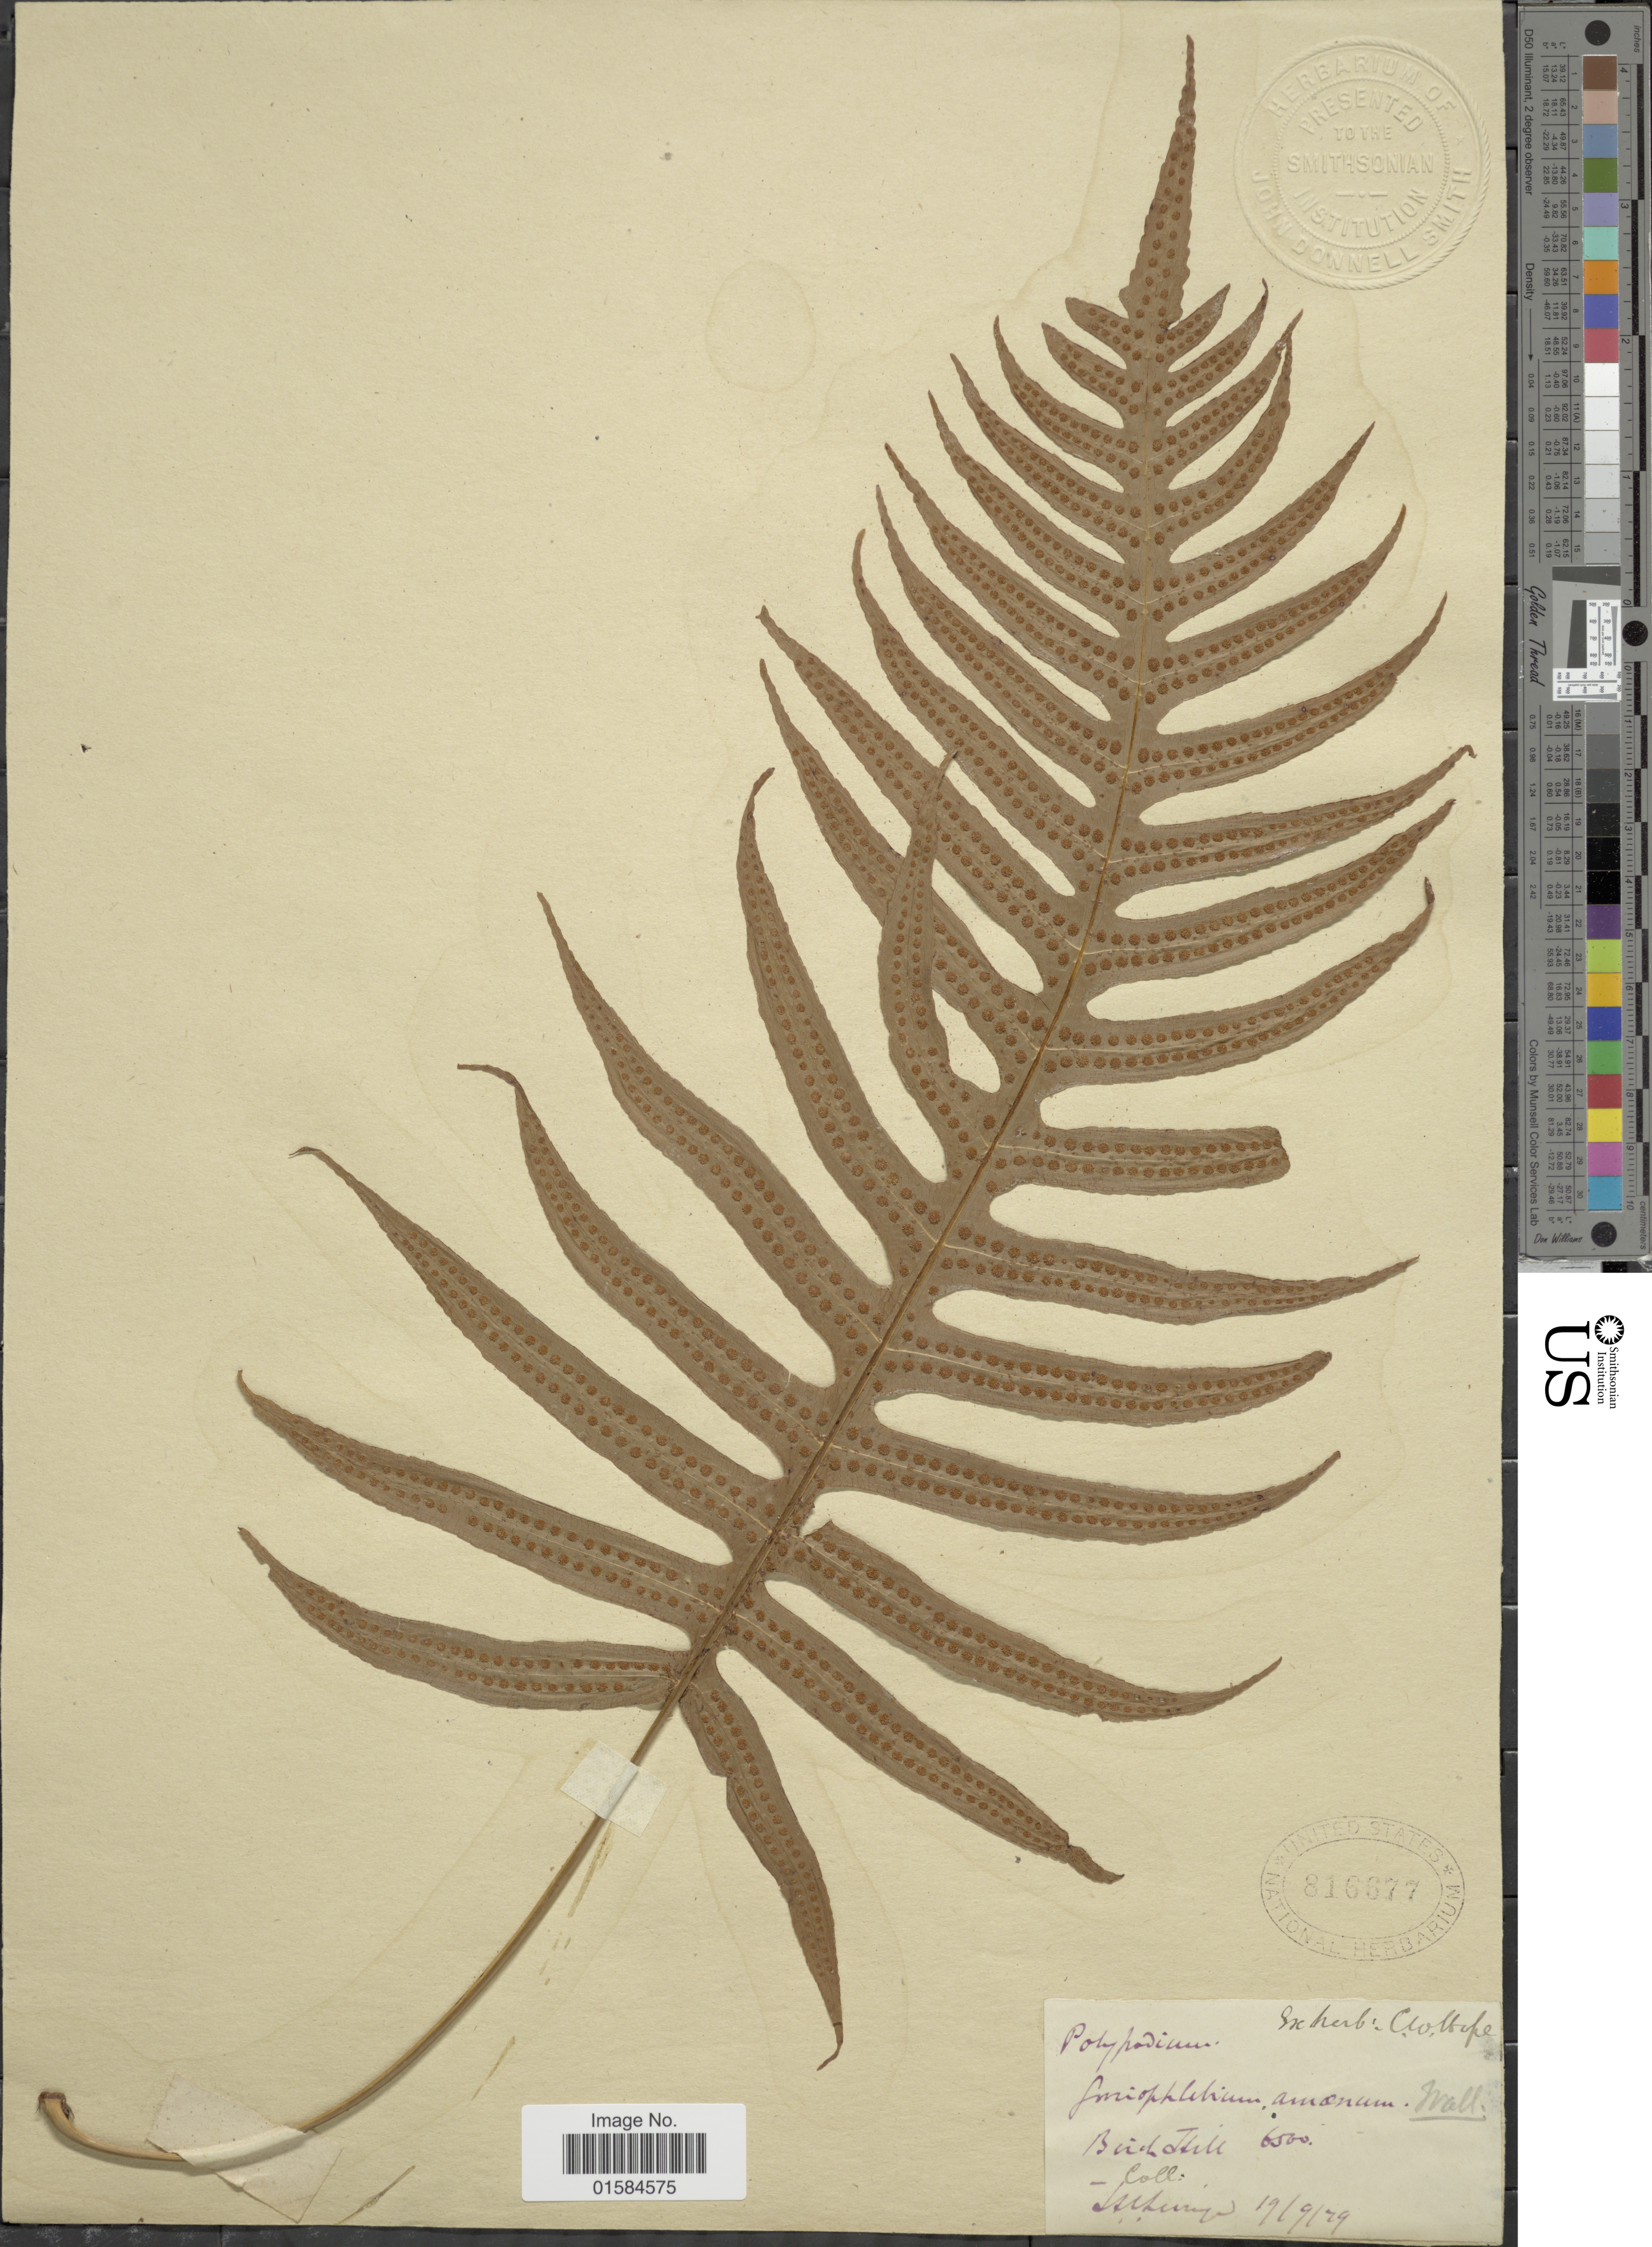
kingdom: Plantae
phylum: Tracheophyta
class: Polypodiopsida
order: Polypodiales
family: Polypodiaceae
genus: Goniophlebium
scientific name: Goniophlebium amoenum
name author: (Wall. ex Mett.) J. Sm.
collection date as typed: Transcribed d/m/y: 19/9/29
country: India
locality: Bird Hill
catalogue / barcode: US 816677